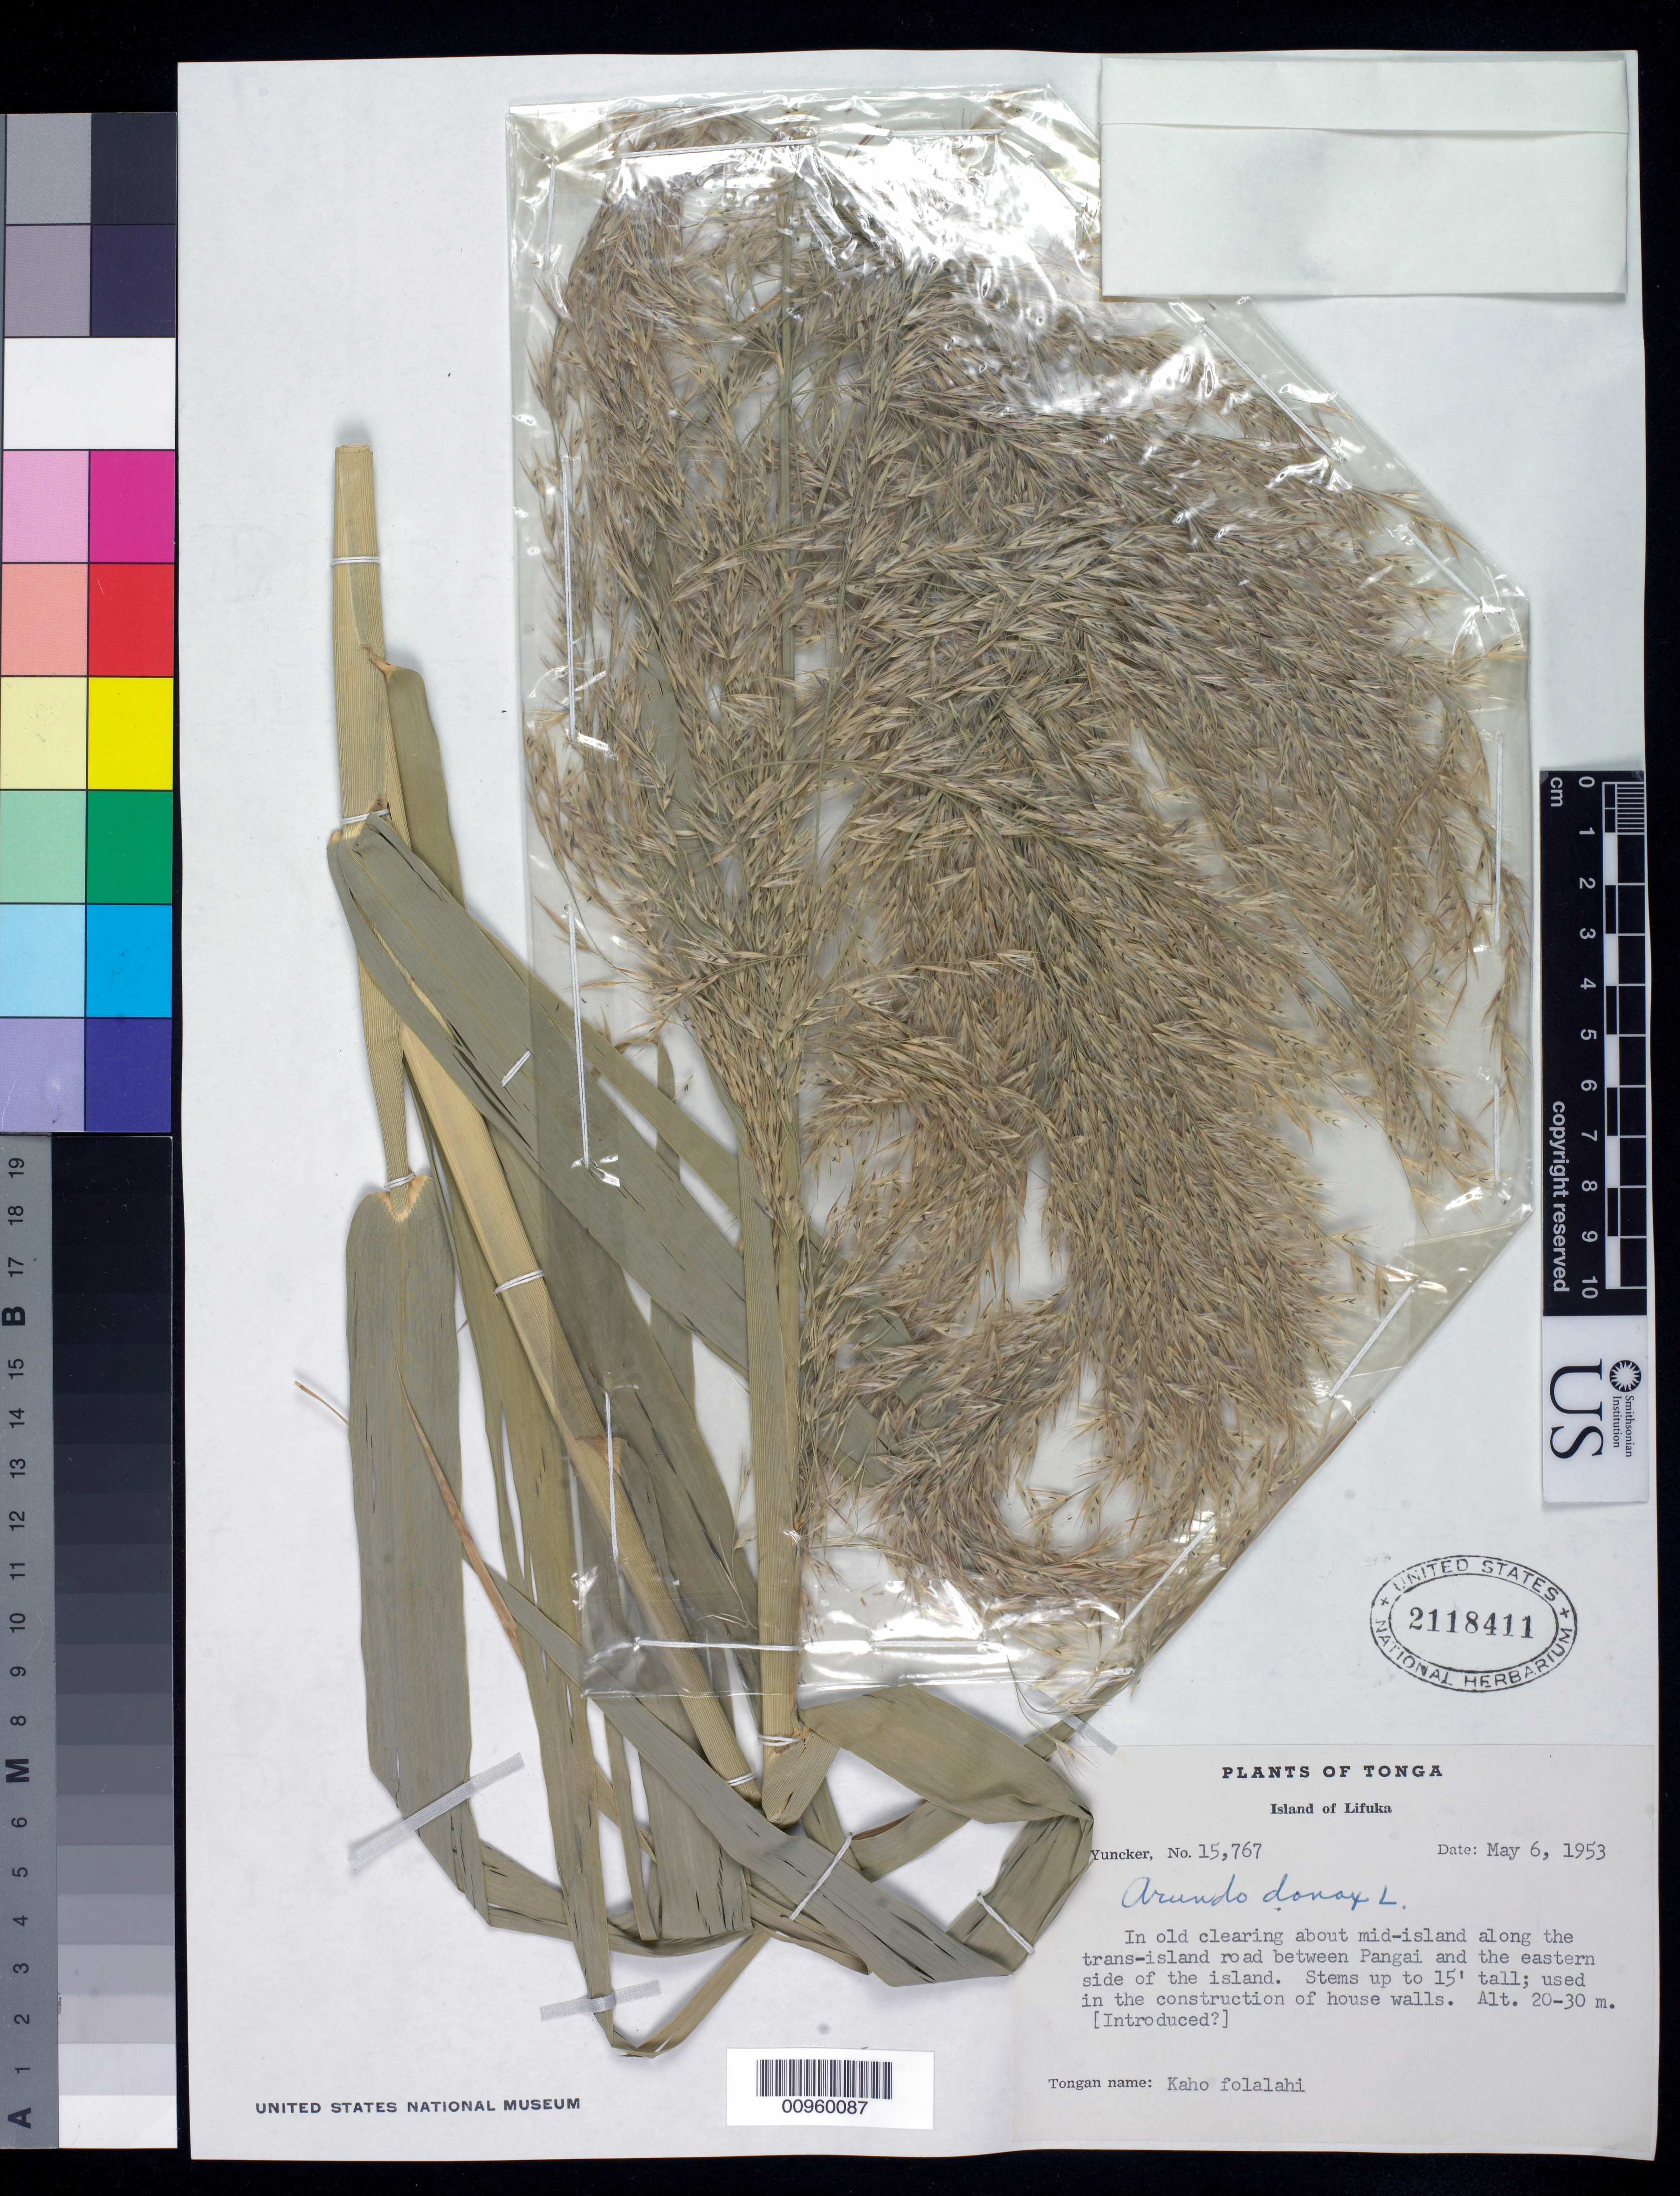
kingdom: Plantae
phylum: Tracheophyta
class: Liliopsida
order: Poales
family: Poaceae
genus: Arundo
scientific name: Arundo donax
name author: L.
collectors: T. G. Yuncker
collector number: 15767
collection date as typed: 06 May 1953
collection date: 1953-05-06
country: Tonga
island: Lifuka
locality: Between Pangai and Eastern side of island.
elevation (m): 20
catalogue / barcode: US 2118411